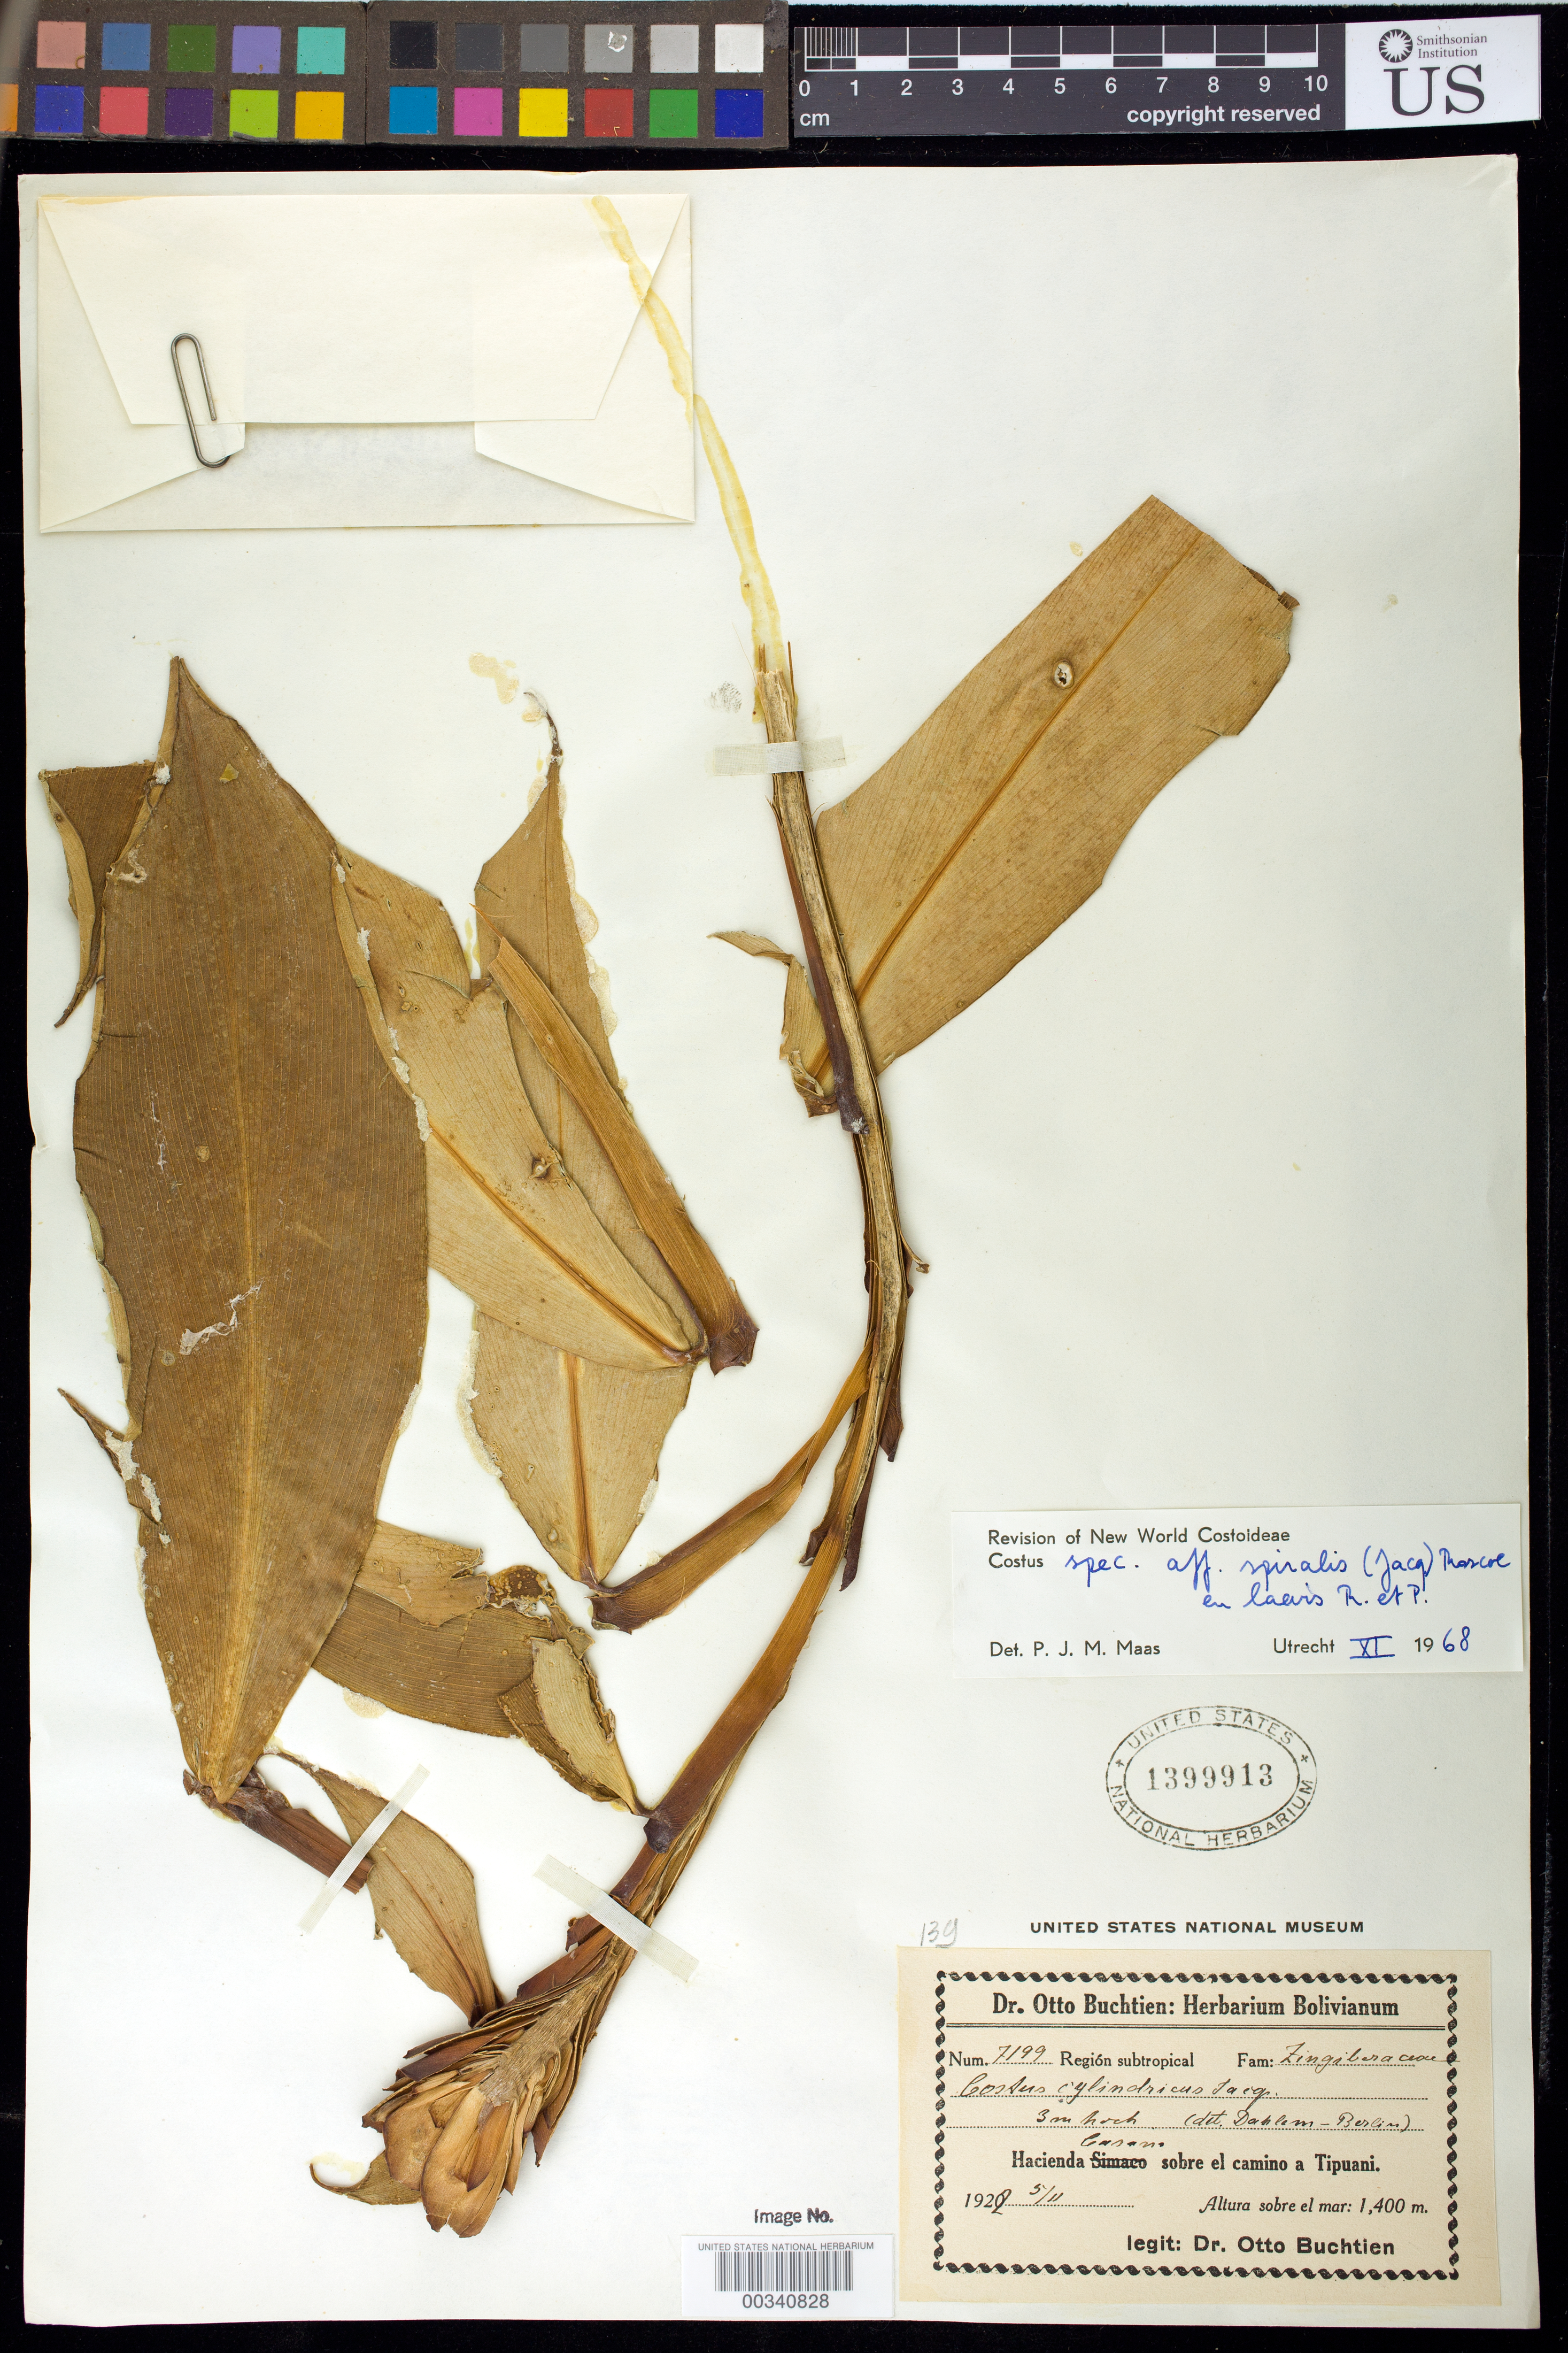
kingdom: Plantae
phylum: Tracheophyta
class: Liliopsida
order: Zingiberales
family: Costaceae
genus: Costus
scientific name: Costus spiralis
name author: (Jacq.) Roscoe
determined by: Maas, Paul J. M.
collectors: O. Buchtien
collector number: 7199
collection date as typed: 05 Nov 1922 or 11 May 1922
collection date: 1922-05-11 or 1922-11-05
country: Bolivia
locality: Hacienda Canana sobre El Camino a Tipuani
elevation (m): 1400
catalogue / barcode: US 1399913